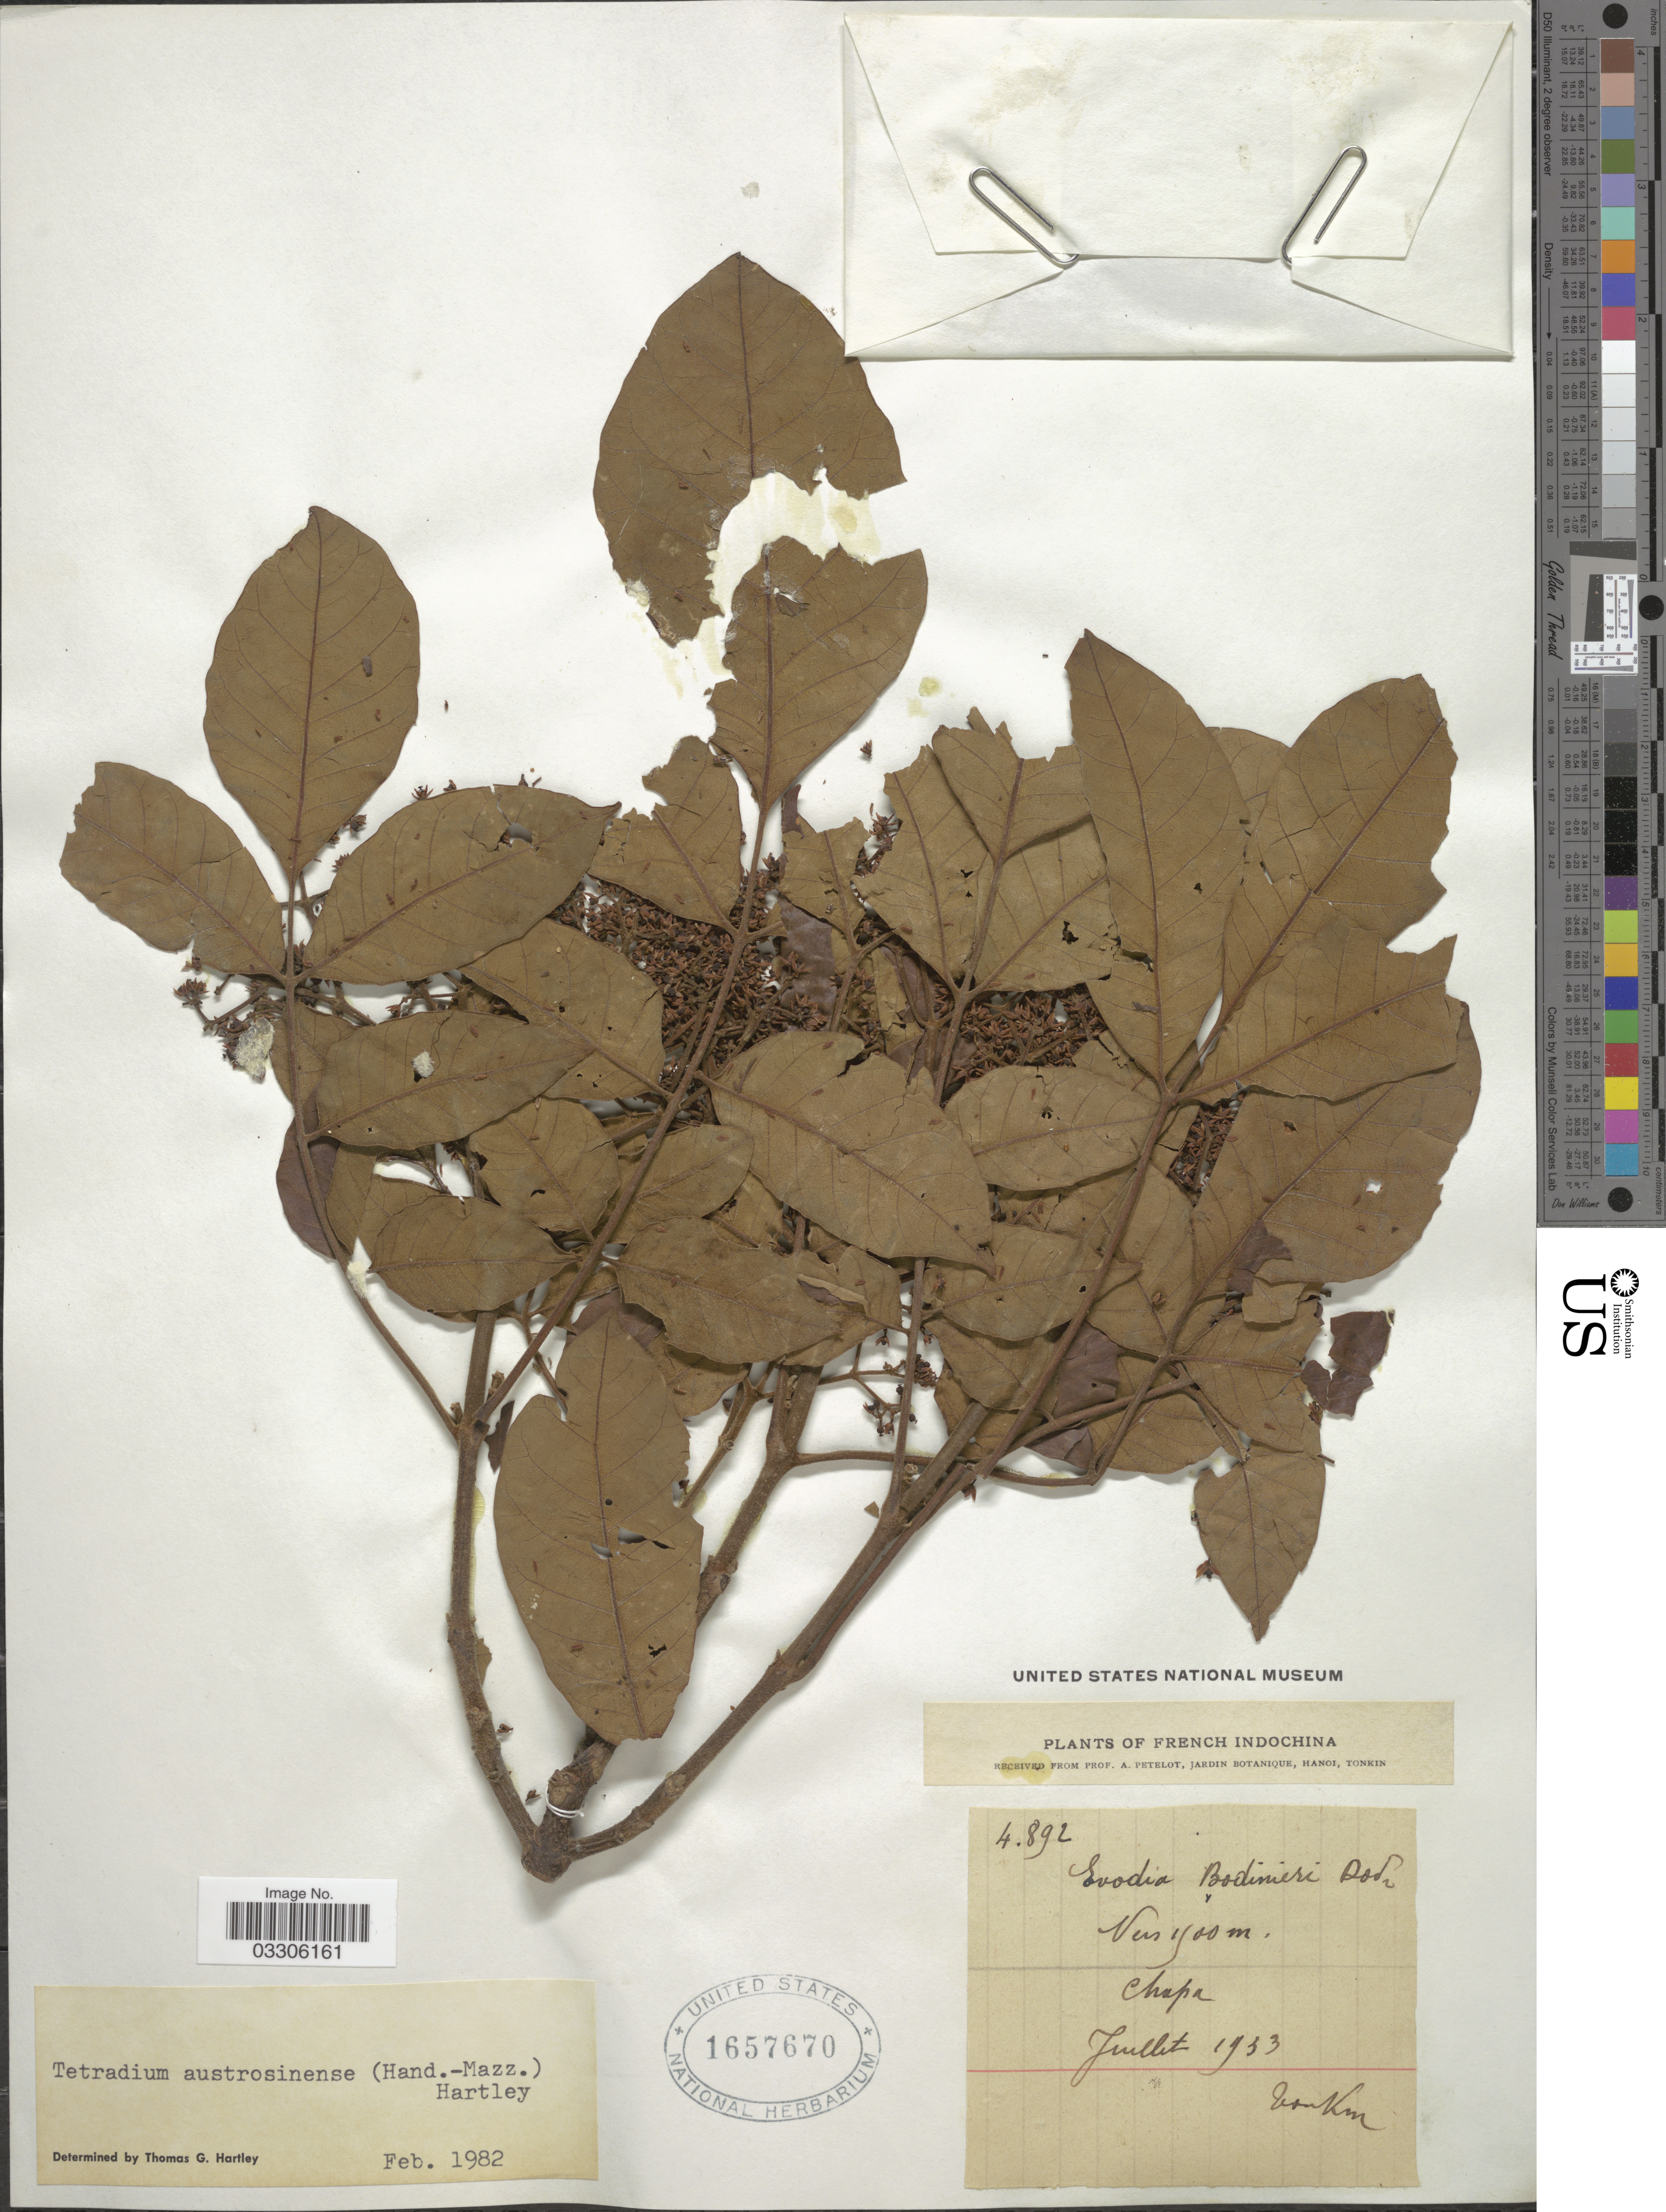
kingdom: Plantae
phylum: Tracheophyta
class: Magnoliopsida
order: Sapindales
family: Rutaceae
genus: Tetradium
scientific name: Tetradium austrosinense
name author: (Hand.-Mazz.) T.G. Hartley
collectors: A. Petelot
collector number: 4892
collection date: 1933-07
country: Vietnam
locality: French Indochina. Chapa.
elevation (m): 1500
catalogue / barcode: US 1657670